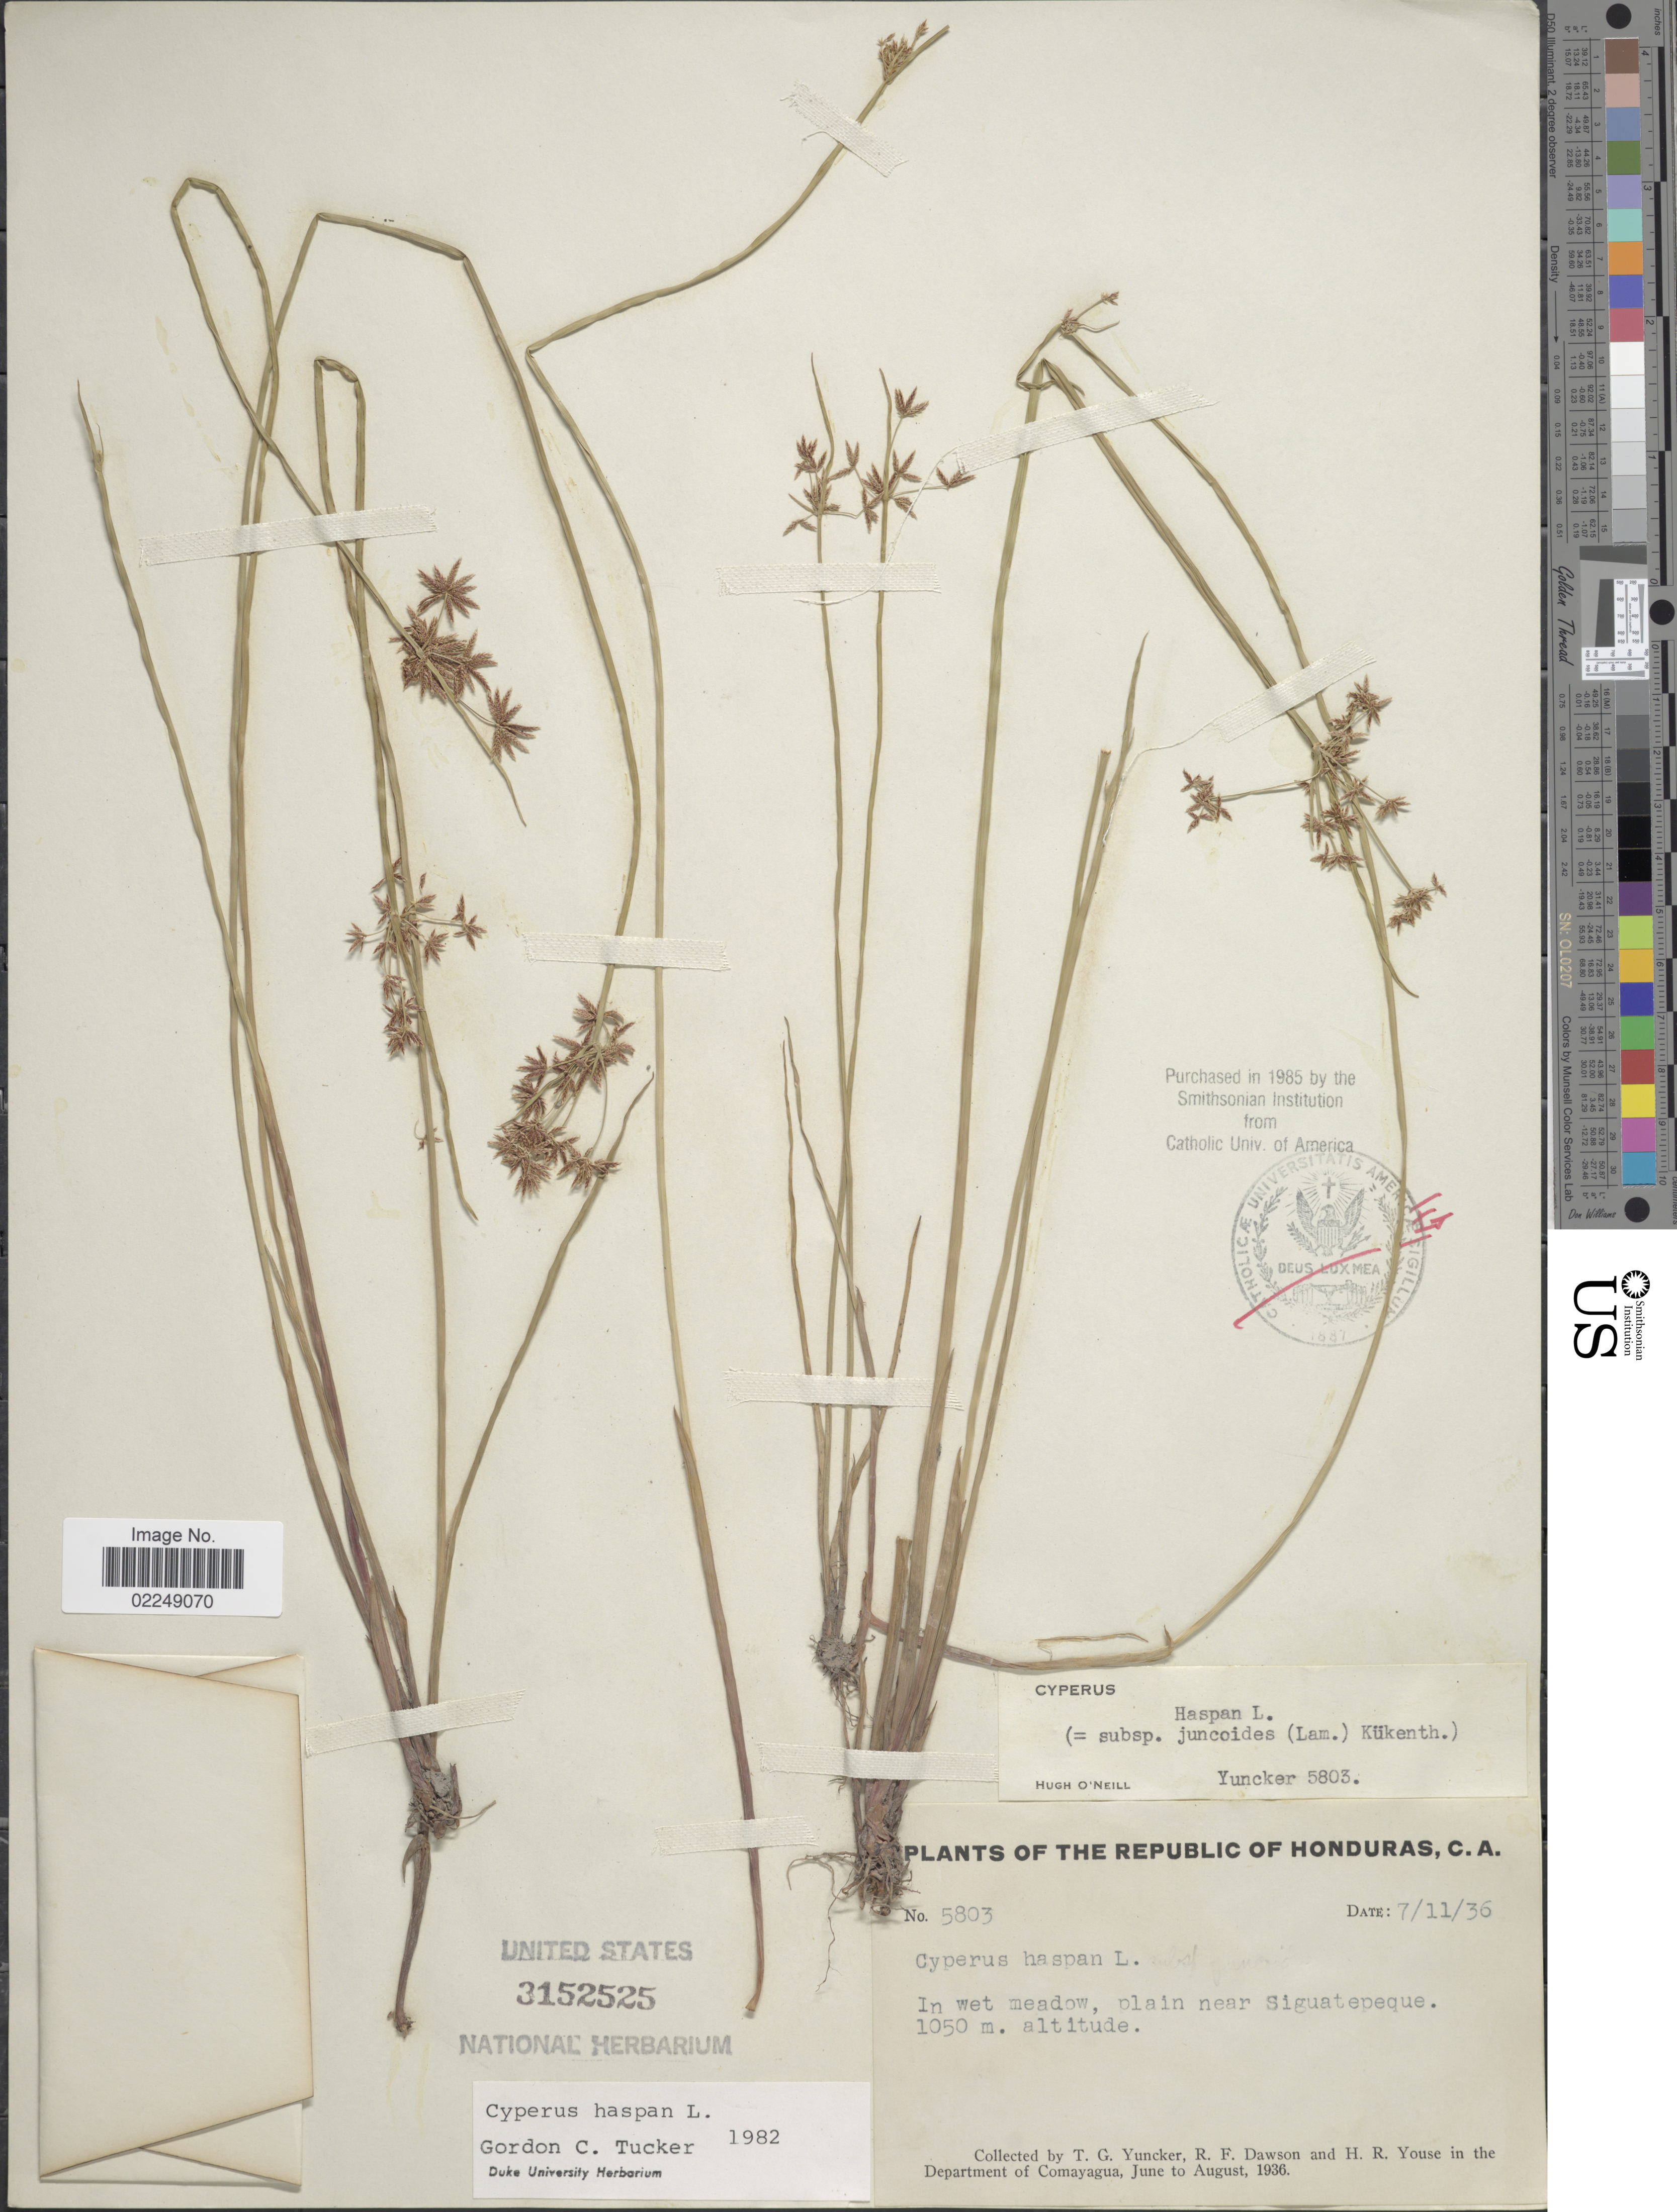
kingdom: Plantae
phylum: Tracheophyta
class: Liliopsida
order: Poales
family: Cyperaceae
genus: Cyperus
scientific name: Cyperus haspan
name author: L.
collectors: T. G. Yuncker, R. F. Dawson & H. Youse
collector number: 5803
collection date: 1936-11-07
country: Honduras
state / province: Comayagua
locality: Plain near Siguatepeque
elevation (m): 1050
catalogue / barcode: US 3152525